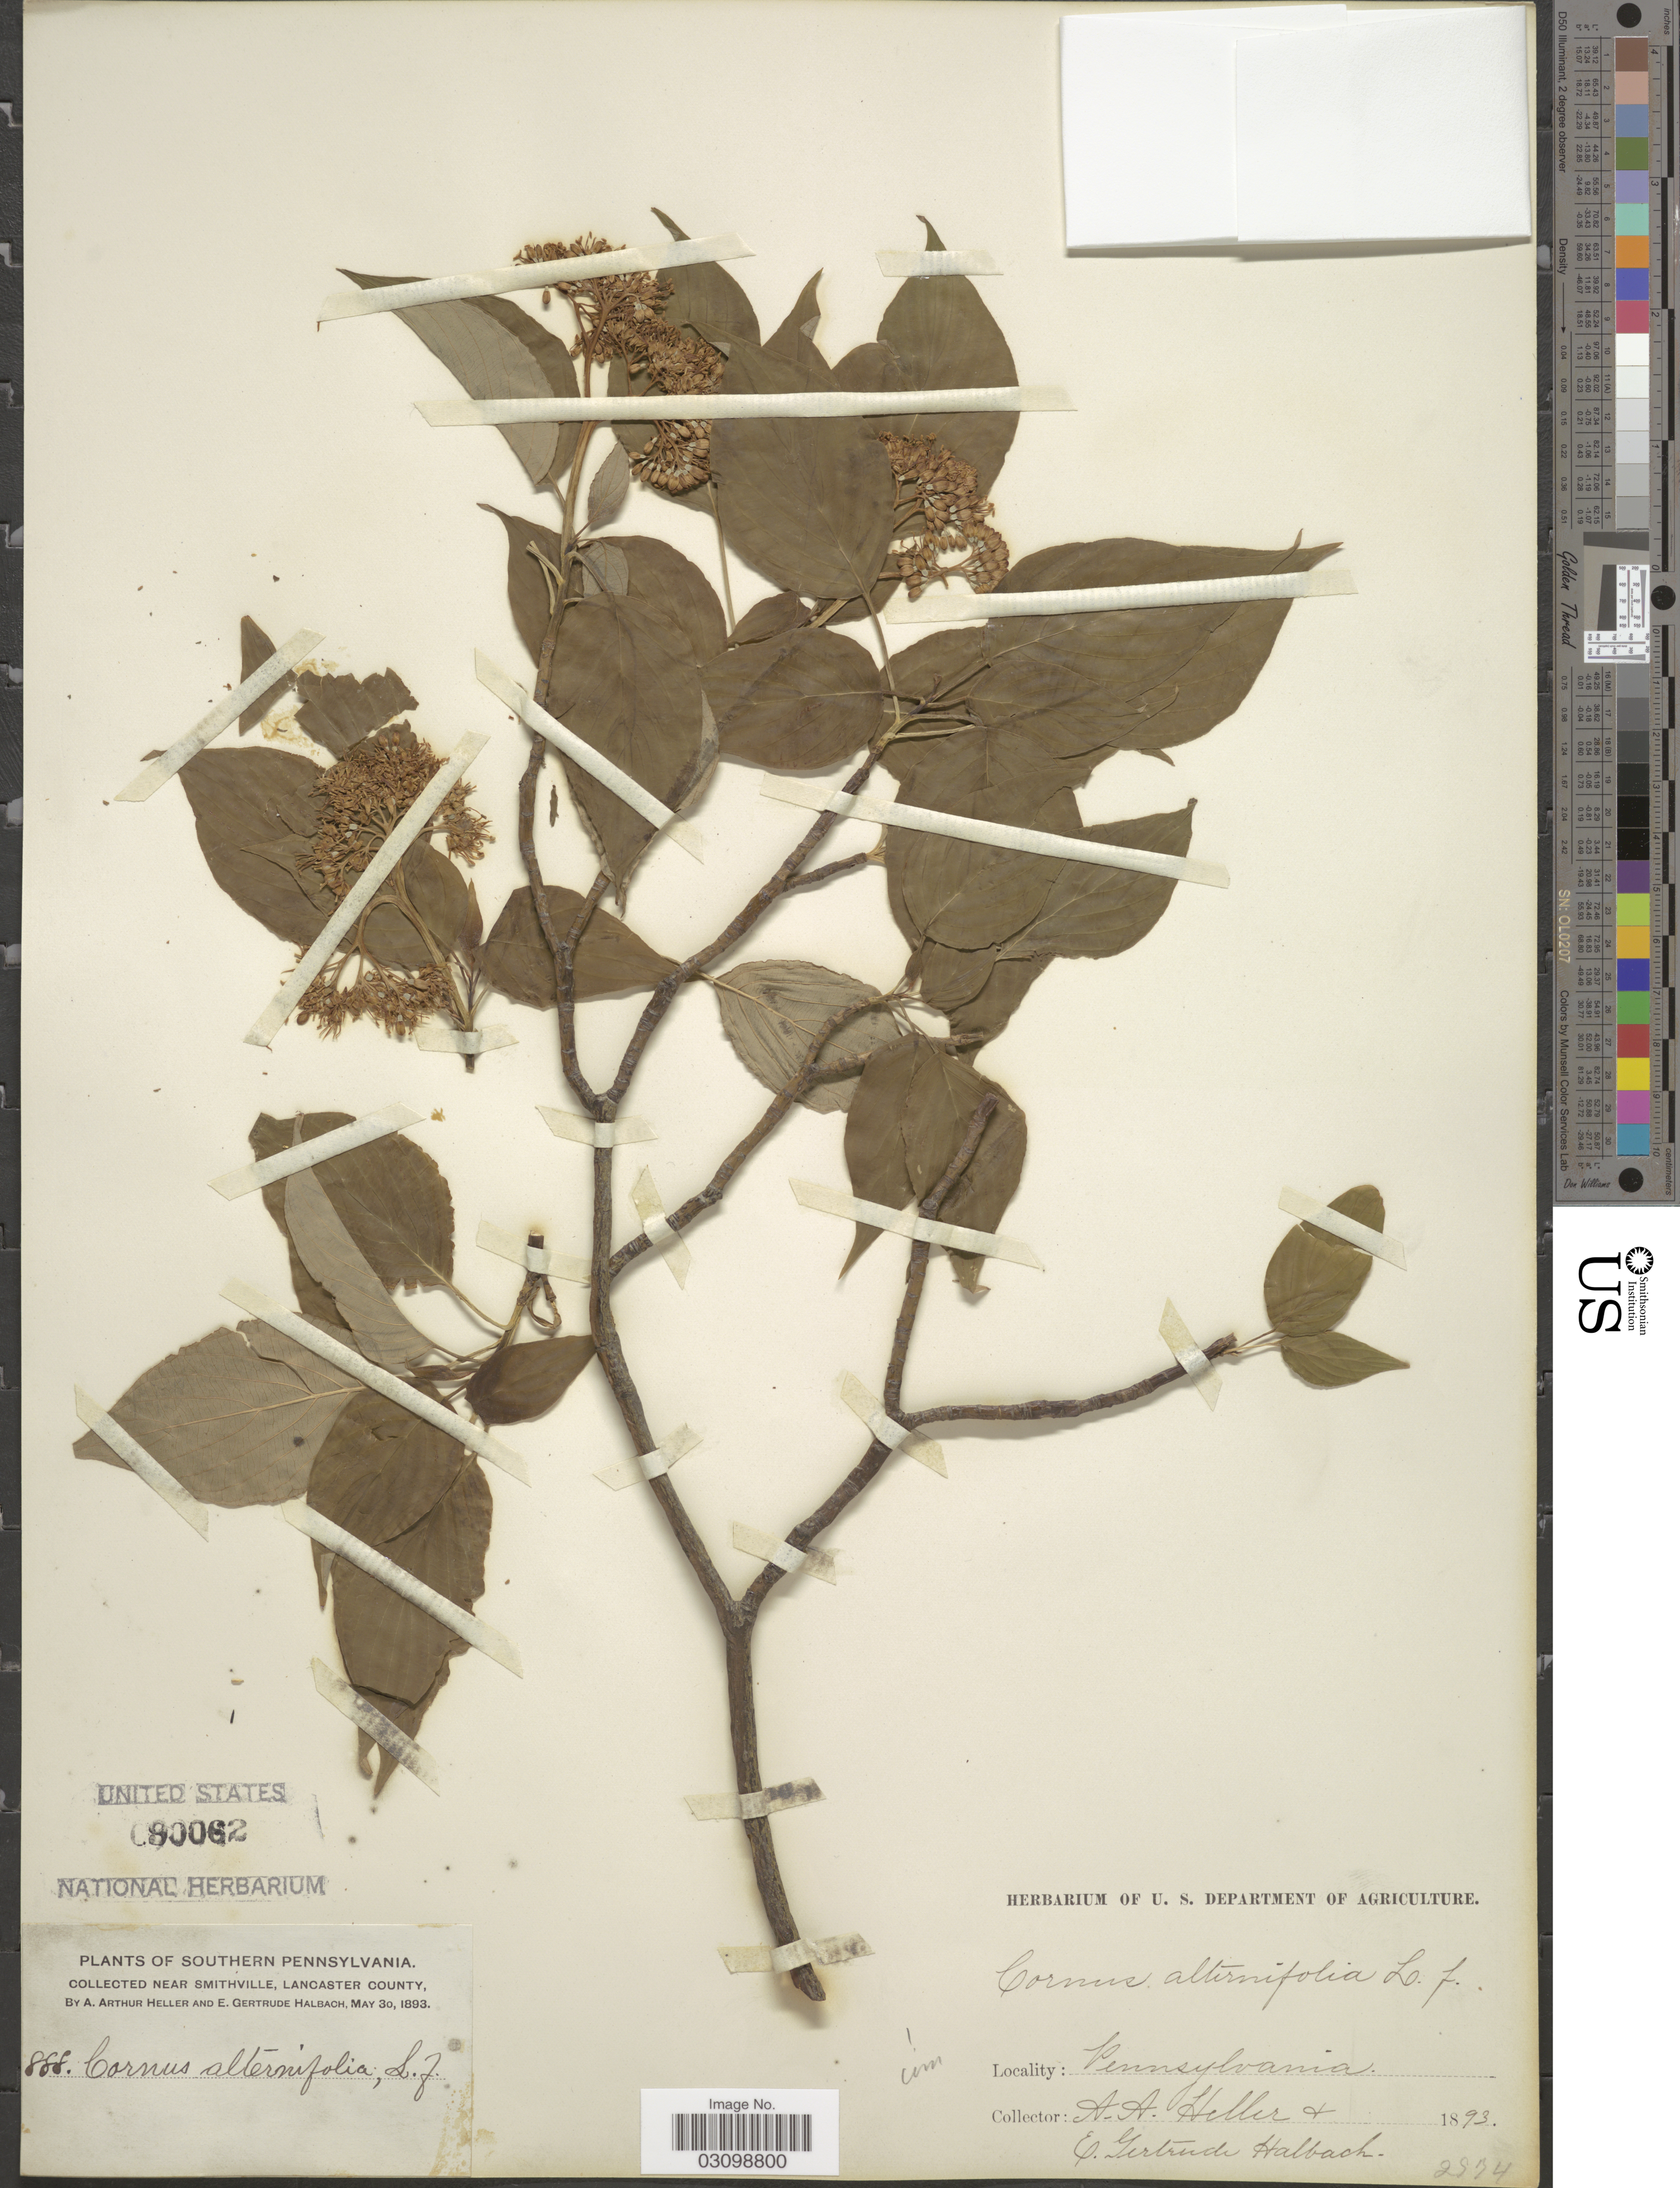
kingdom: Plantae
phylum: Tracheophyta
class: Magnoliopsida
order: Cornales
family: Cornaceae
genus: Cornus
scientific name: Cornus alternifolia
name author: L.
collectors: A. A. Heller & E. G. Halbach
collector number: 888*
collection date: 1893-05-30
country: United States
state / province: Pennsylvania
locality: Southern Pennsylvania. Near Smithville, Lancaster County.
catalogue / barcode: US 90062